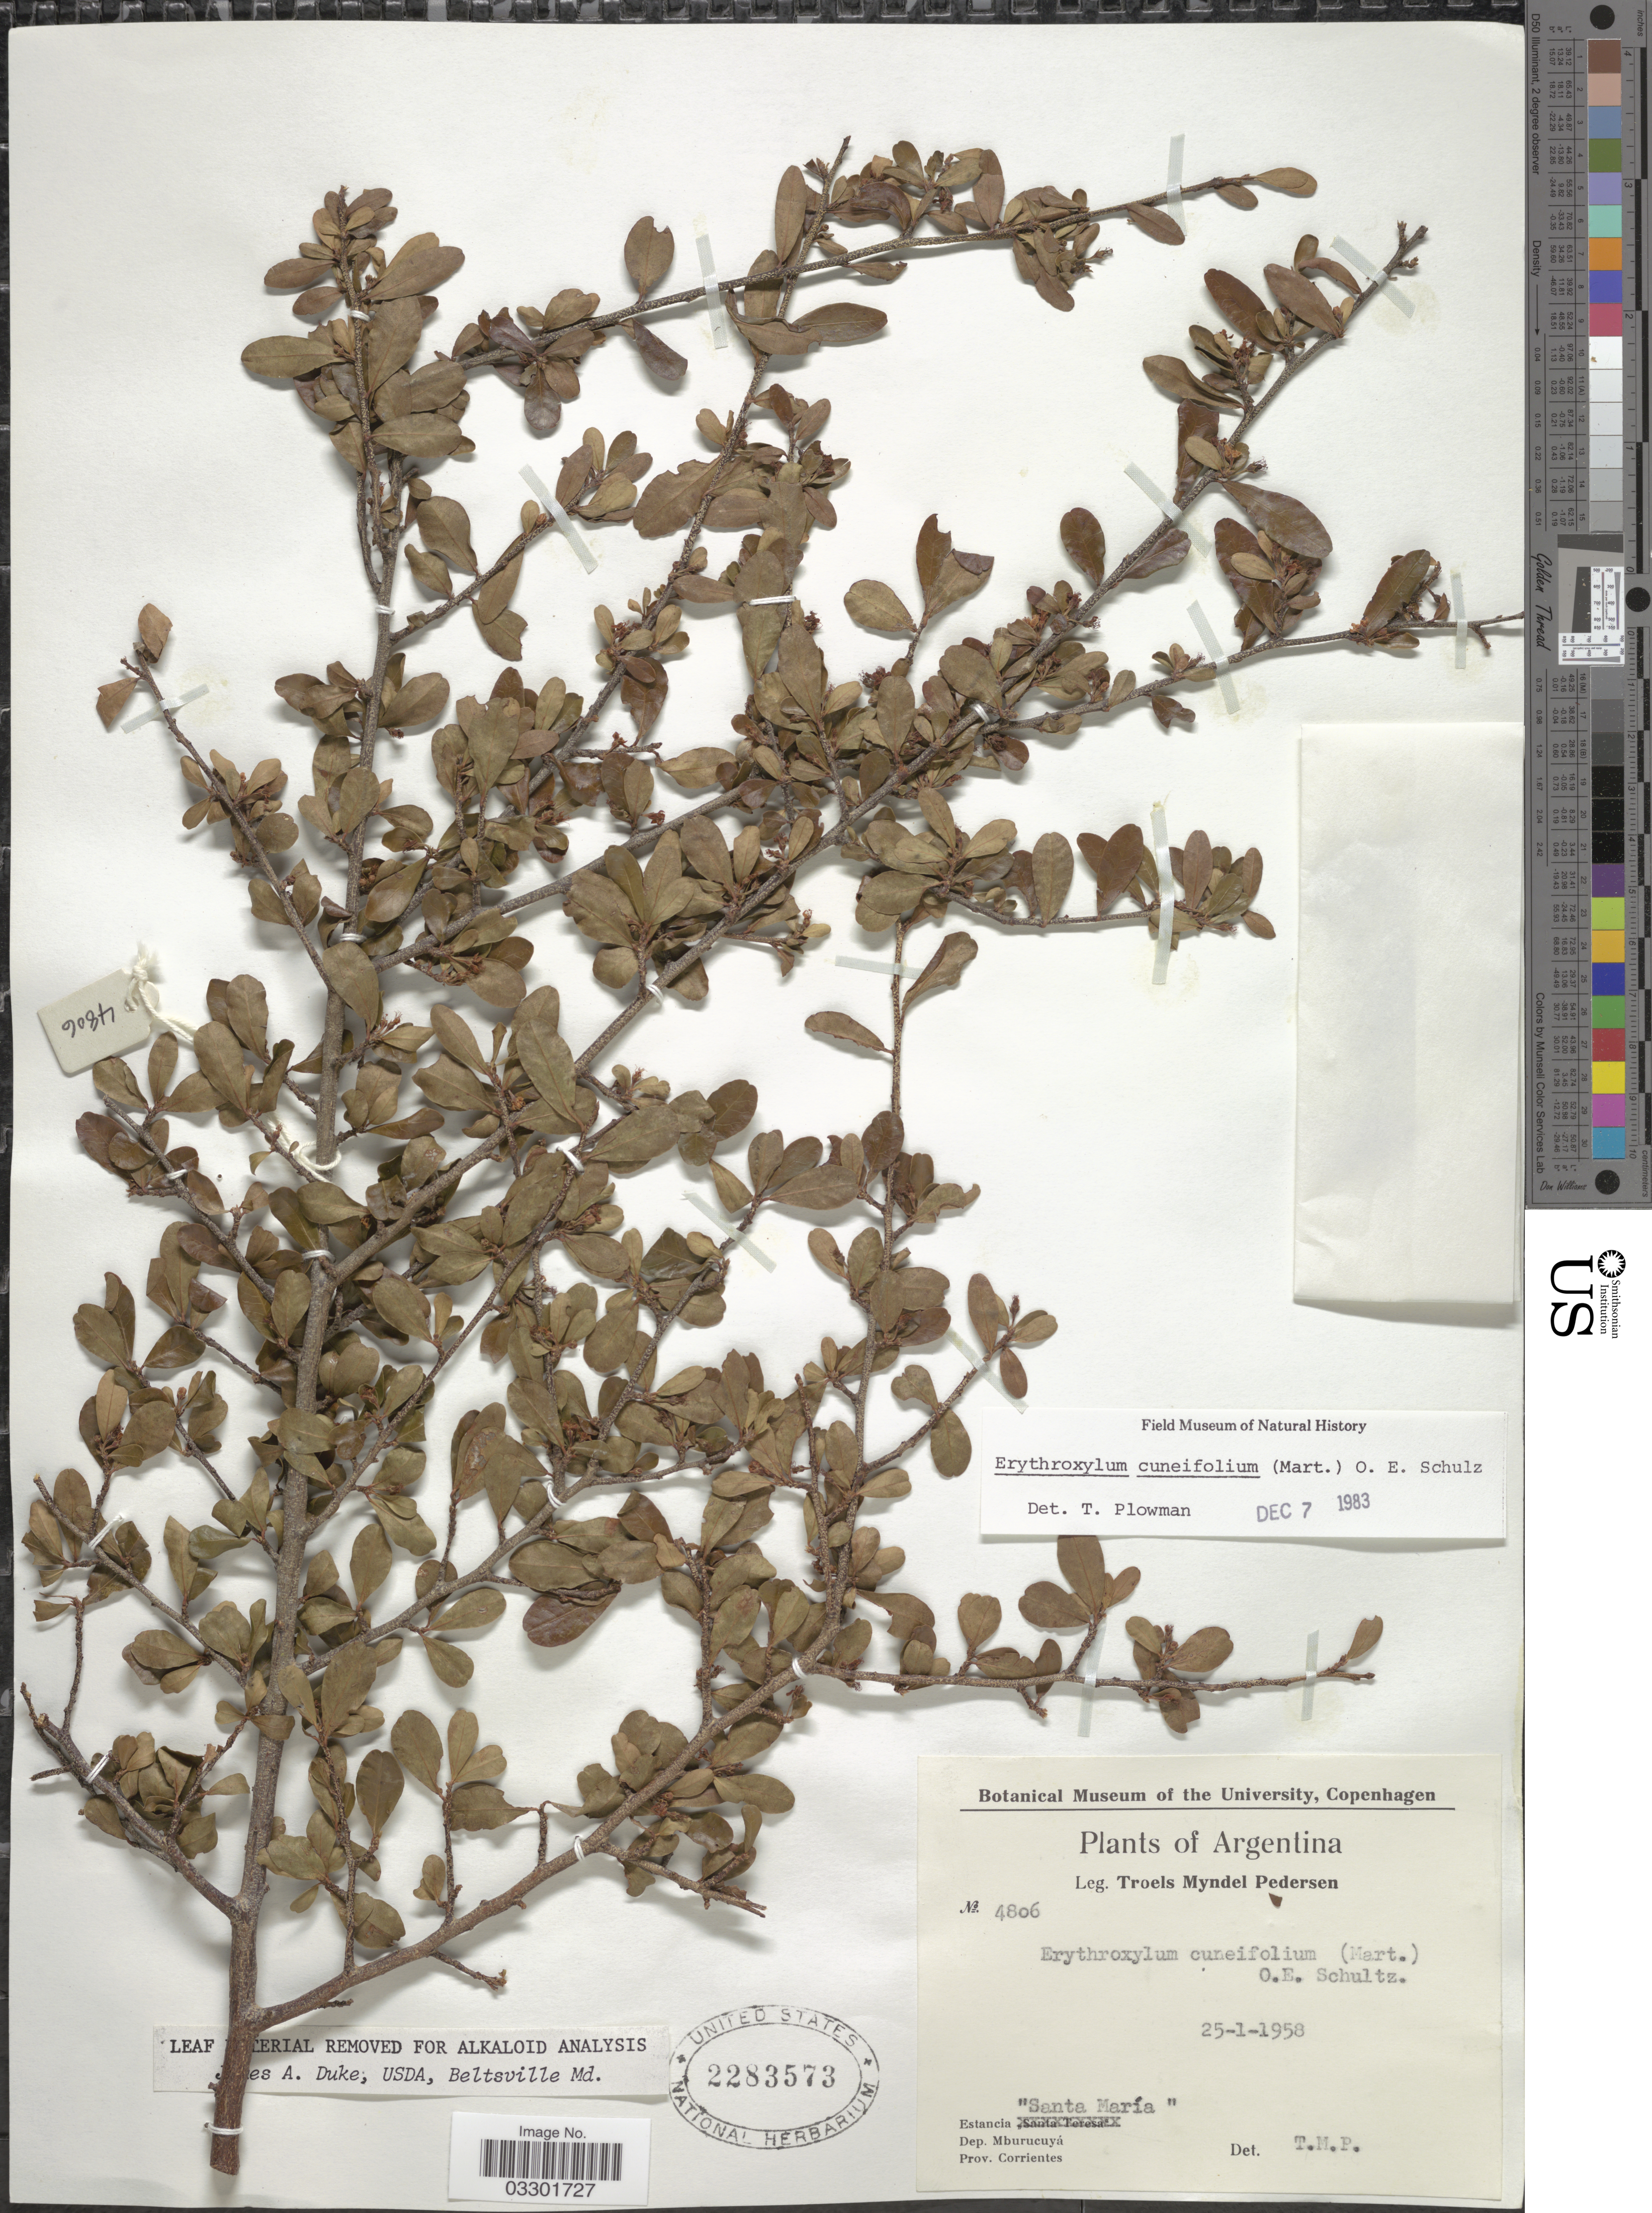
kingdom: Plantae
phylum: Tracheophyta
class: Magnoliopsida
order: Malpighiales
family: Erythroxylaceae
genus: Erythroxylum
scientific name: Erythroxylum cuneifolium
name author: (Mart.) O.E. Schulz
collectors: T. Pederson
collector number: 4806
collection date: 1958-01-25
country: Argentina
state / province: Corrientes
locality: Estancia "Santa María". Dep. Mburucuyá.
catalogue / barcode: US 2283573